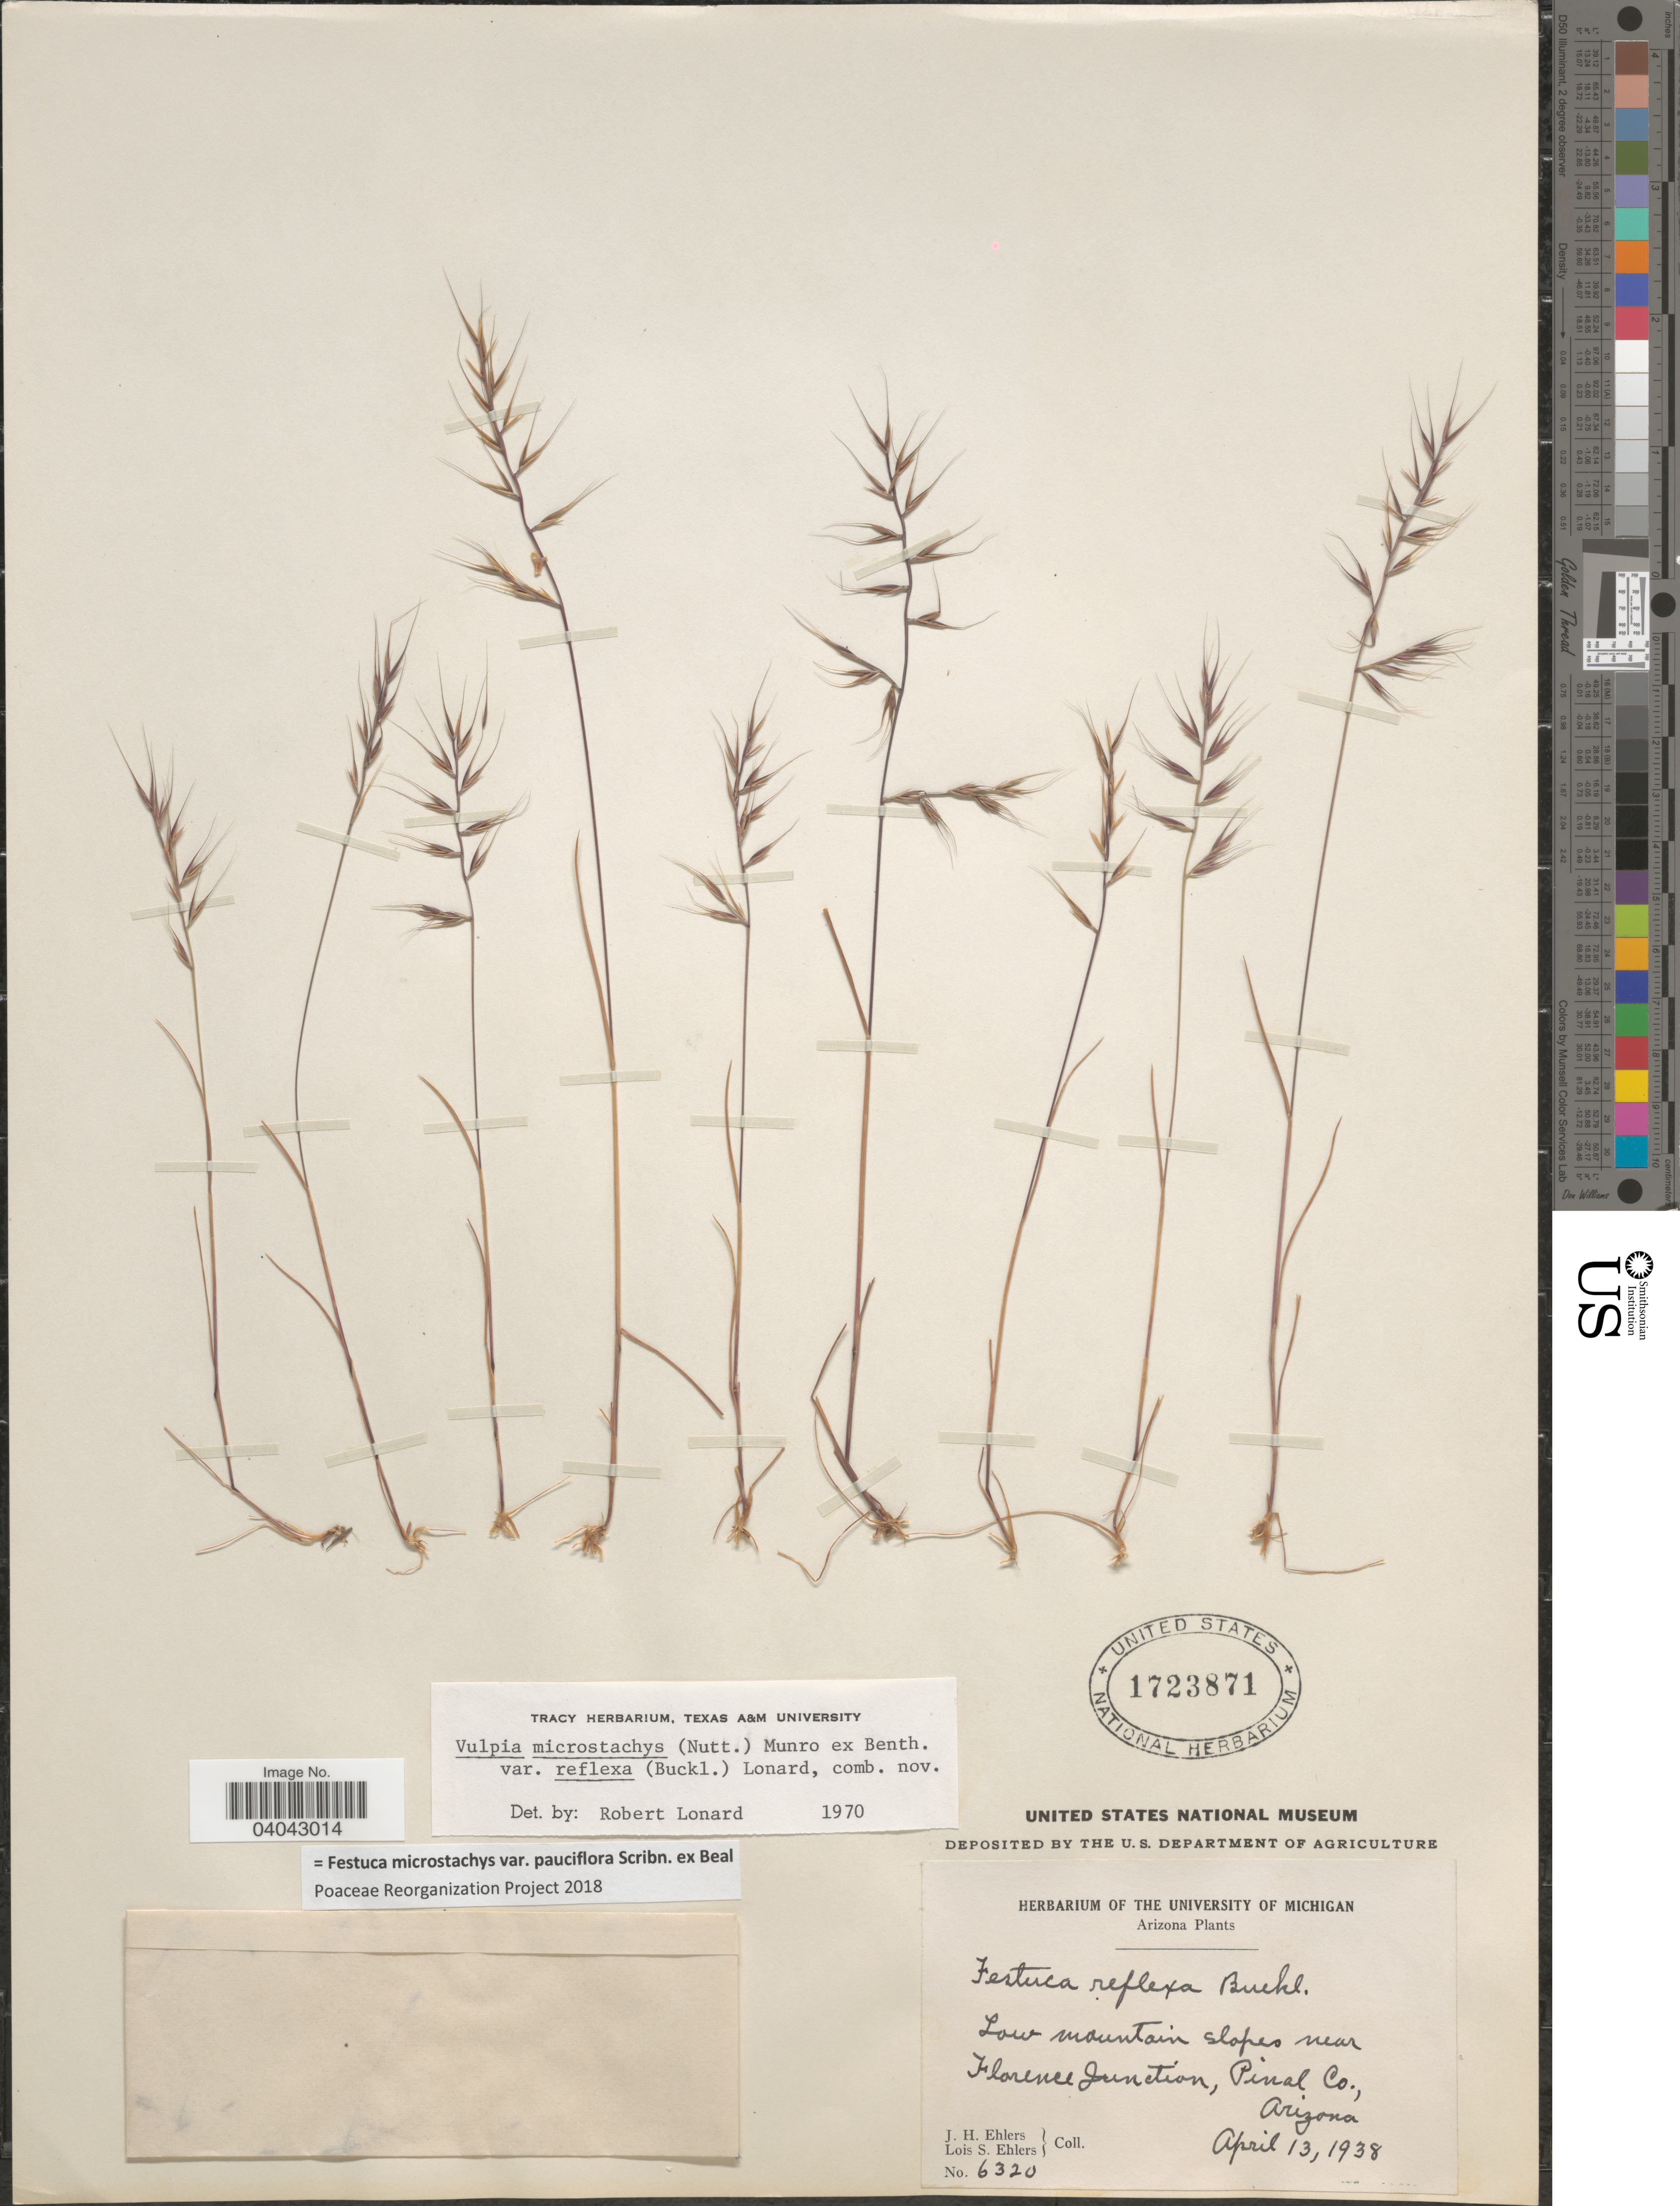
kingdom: Plantae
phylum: Tracheophyta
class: Liliopsida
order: Poales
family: Poaceae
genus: Festuca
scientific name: Festuca microstachys var. pauciflora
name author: Scribn. ex W.J. Beal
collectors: J. H. Ehlers & L. Ehlers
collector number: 6320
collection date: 1938-04-13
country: United States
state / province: Arizona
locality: Low mountain slopes near Florence Junction, Pinal Co.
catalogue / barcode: US 1723871